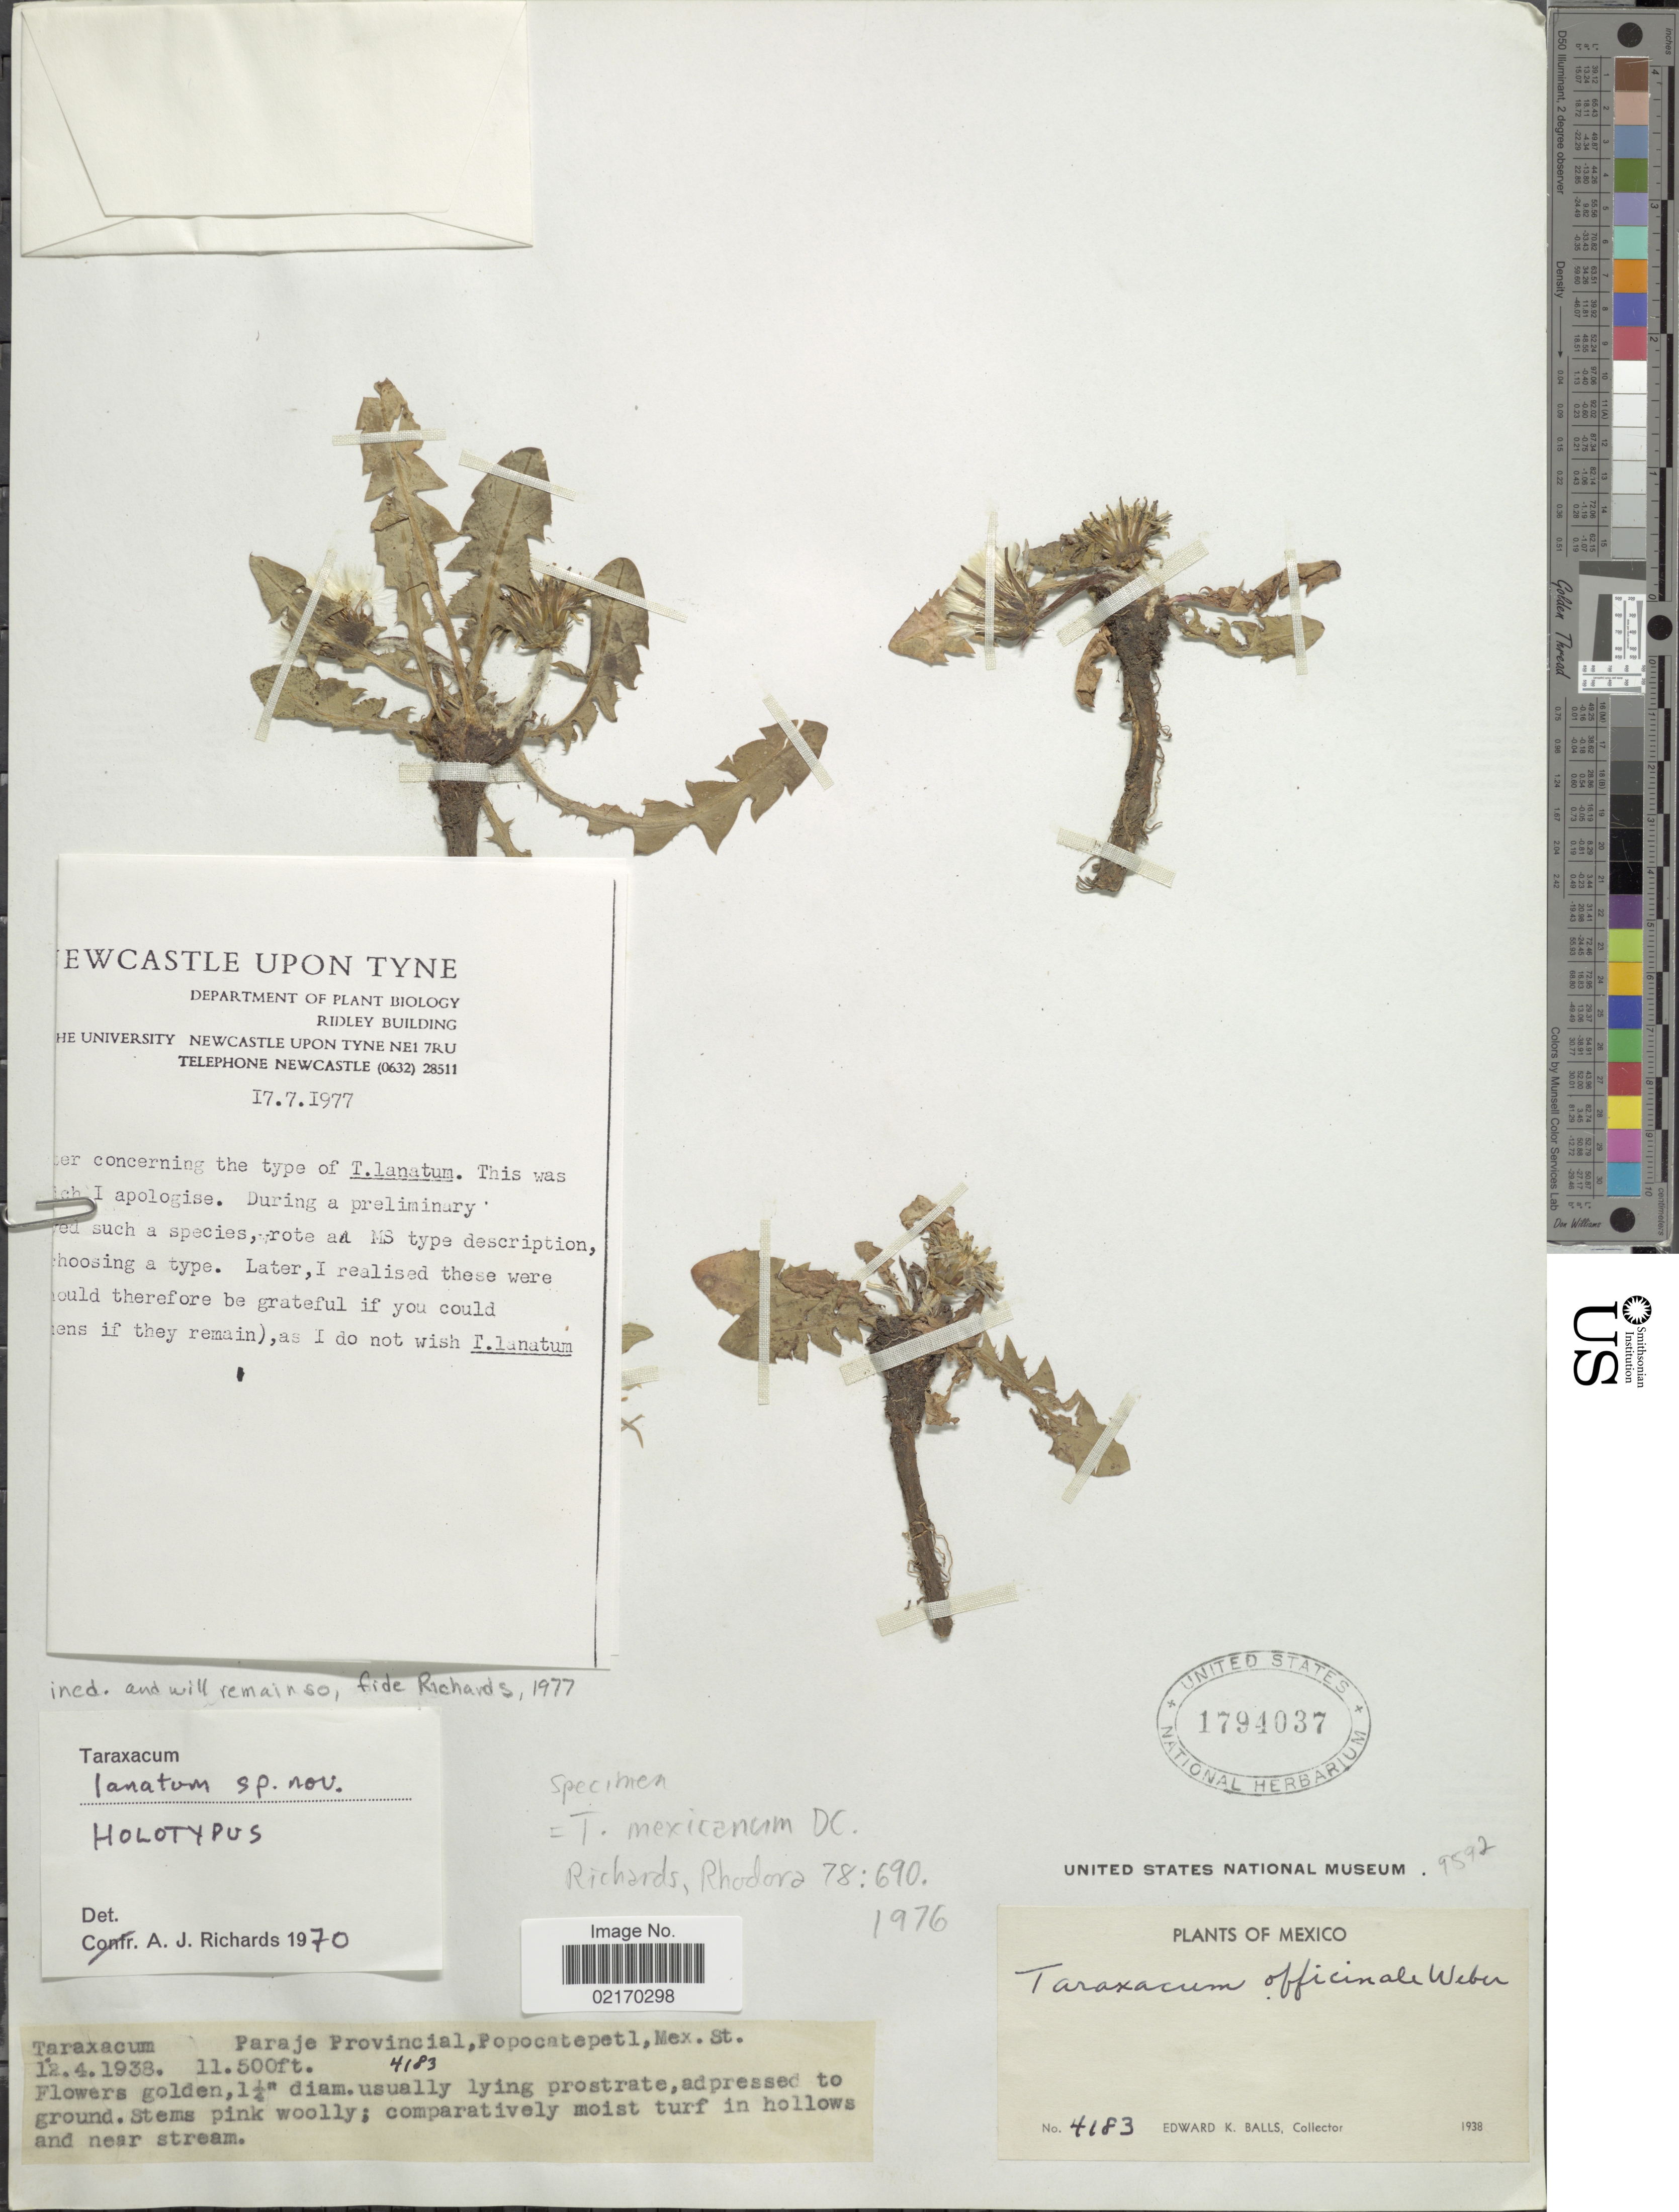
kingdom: Plantae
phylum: Tracheophyta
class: Magnoliopsida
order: Asterales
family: Asteraceae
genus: Taraxacum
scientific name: Taraxacum officinale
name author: G.H. Weber ex F.H. Wigg.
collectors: E. K. Balls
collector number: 4183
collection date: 1938-04-12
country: Mexico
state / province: México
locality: Paraje Provincial, Popocatepetl.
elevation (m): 3505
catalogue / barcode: US 1794037